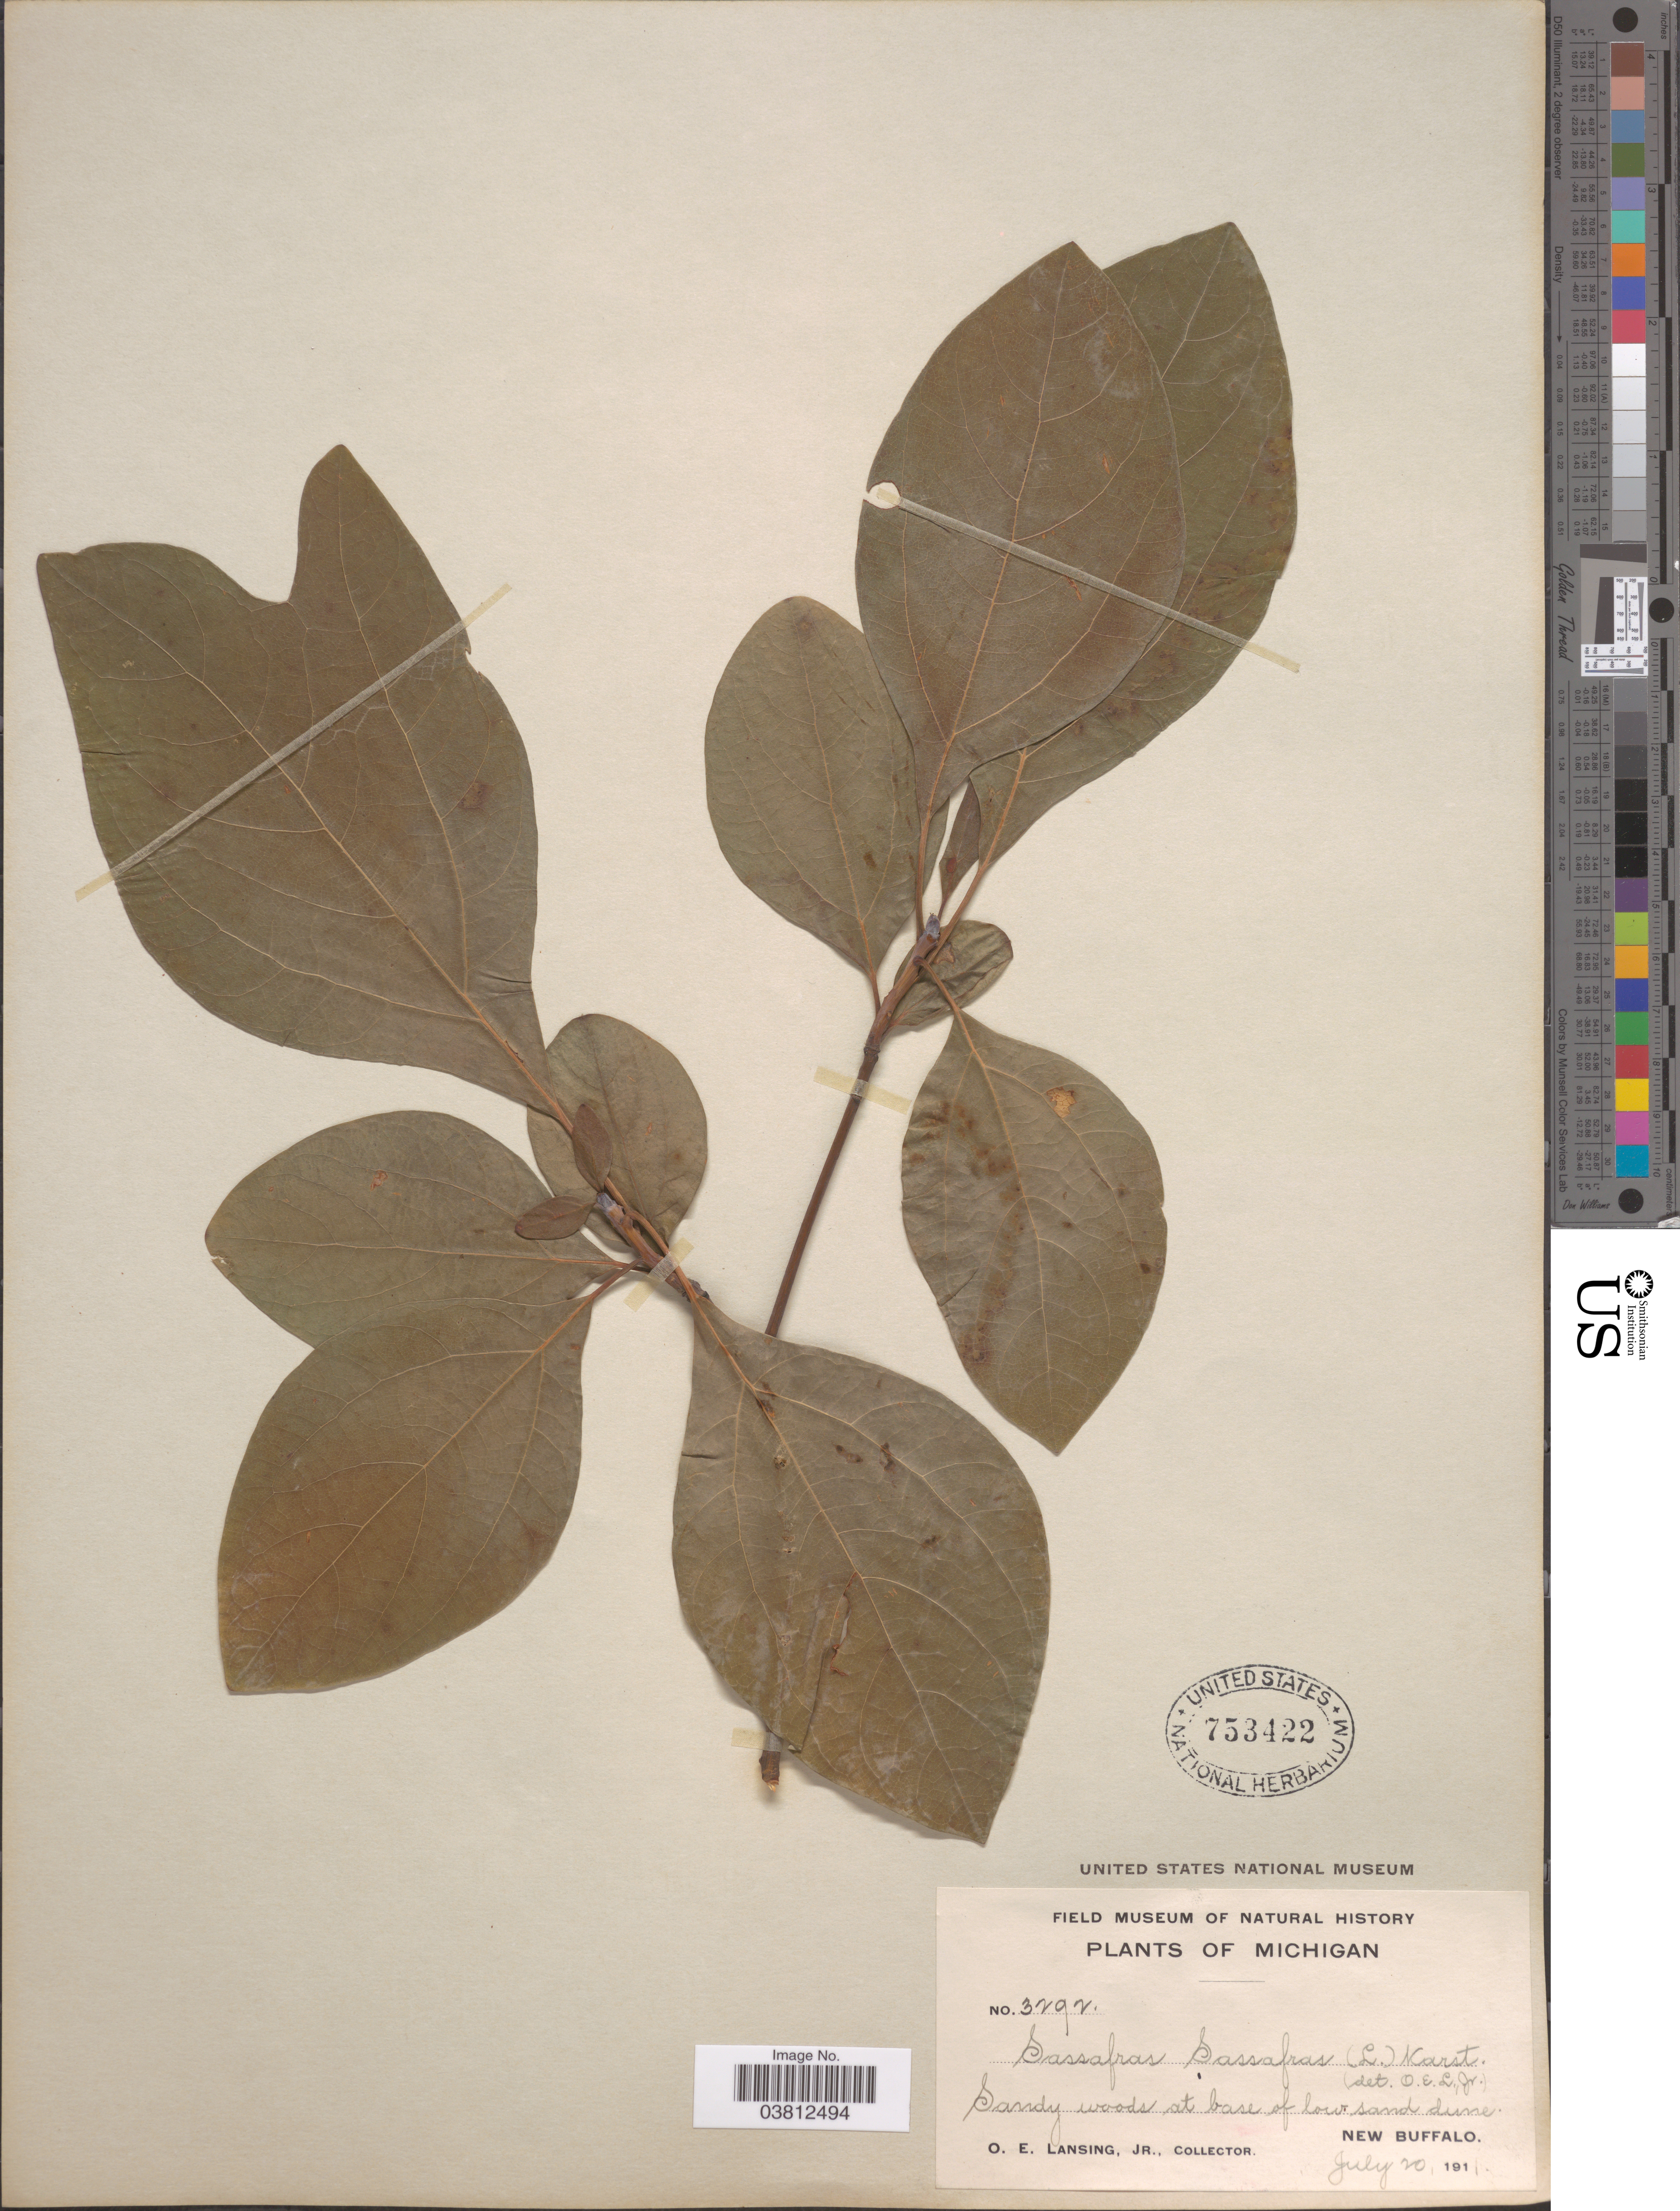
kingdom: Plantae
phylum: Tracheophyta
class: Magnoliopsida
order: Laurales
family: Lauraceae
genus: Sassafras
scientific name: Sassafras albidum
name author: (Nutt.) Nees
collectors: O. Lansing Jr.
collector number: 3292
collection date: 1911-07-20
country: United States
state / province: Michigan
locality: At base of low sand dune. New Buffalo.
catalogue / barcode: US 753422